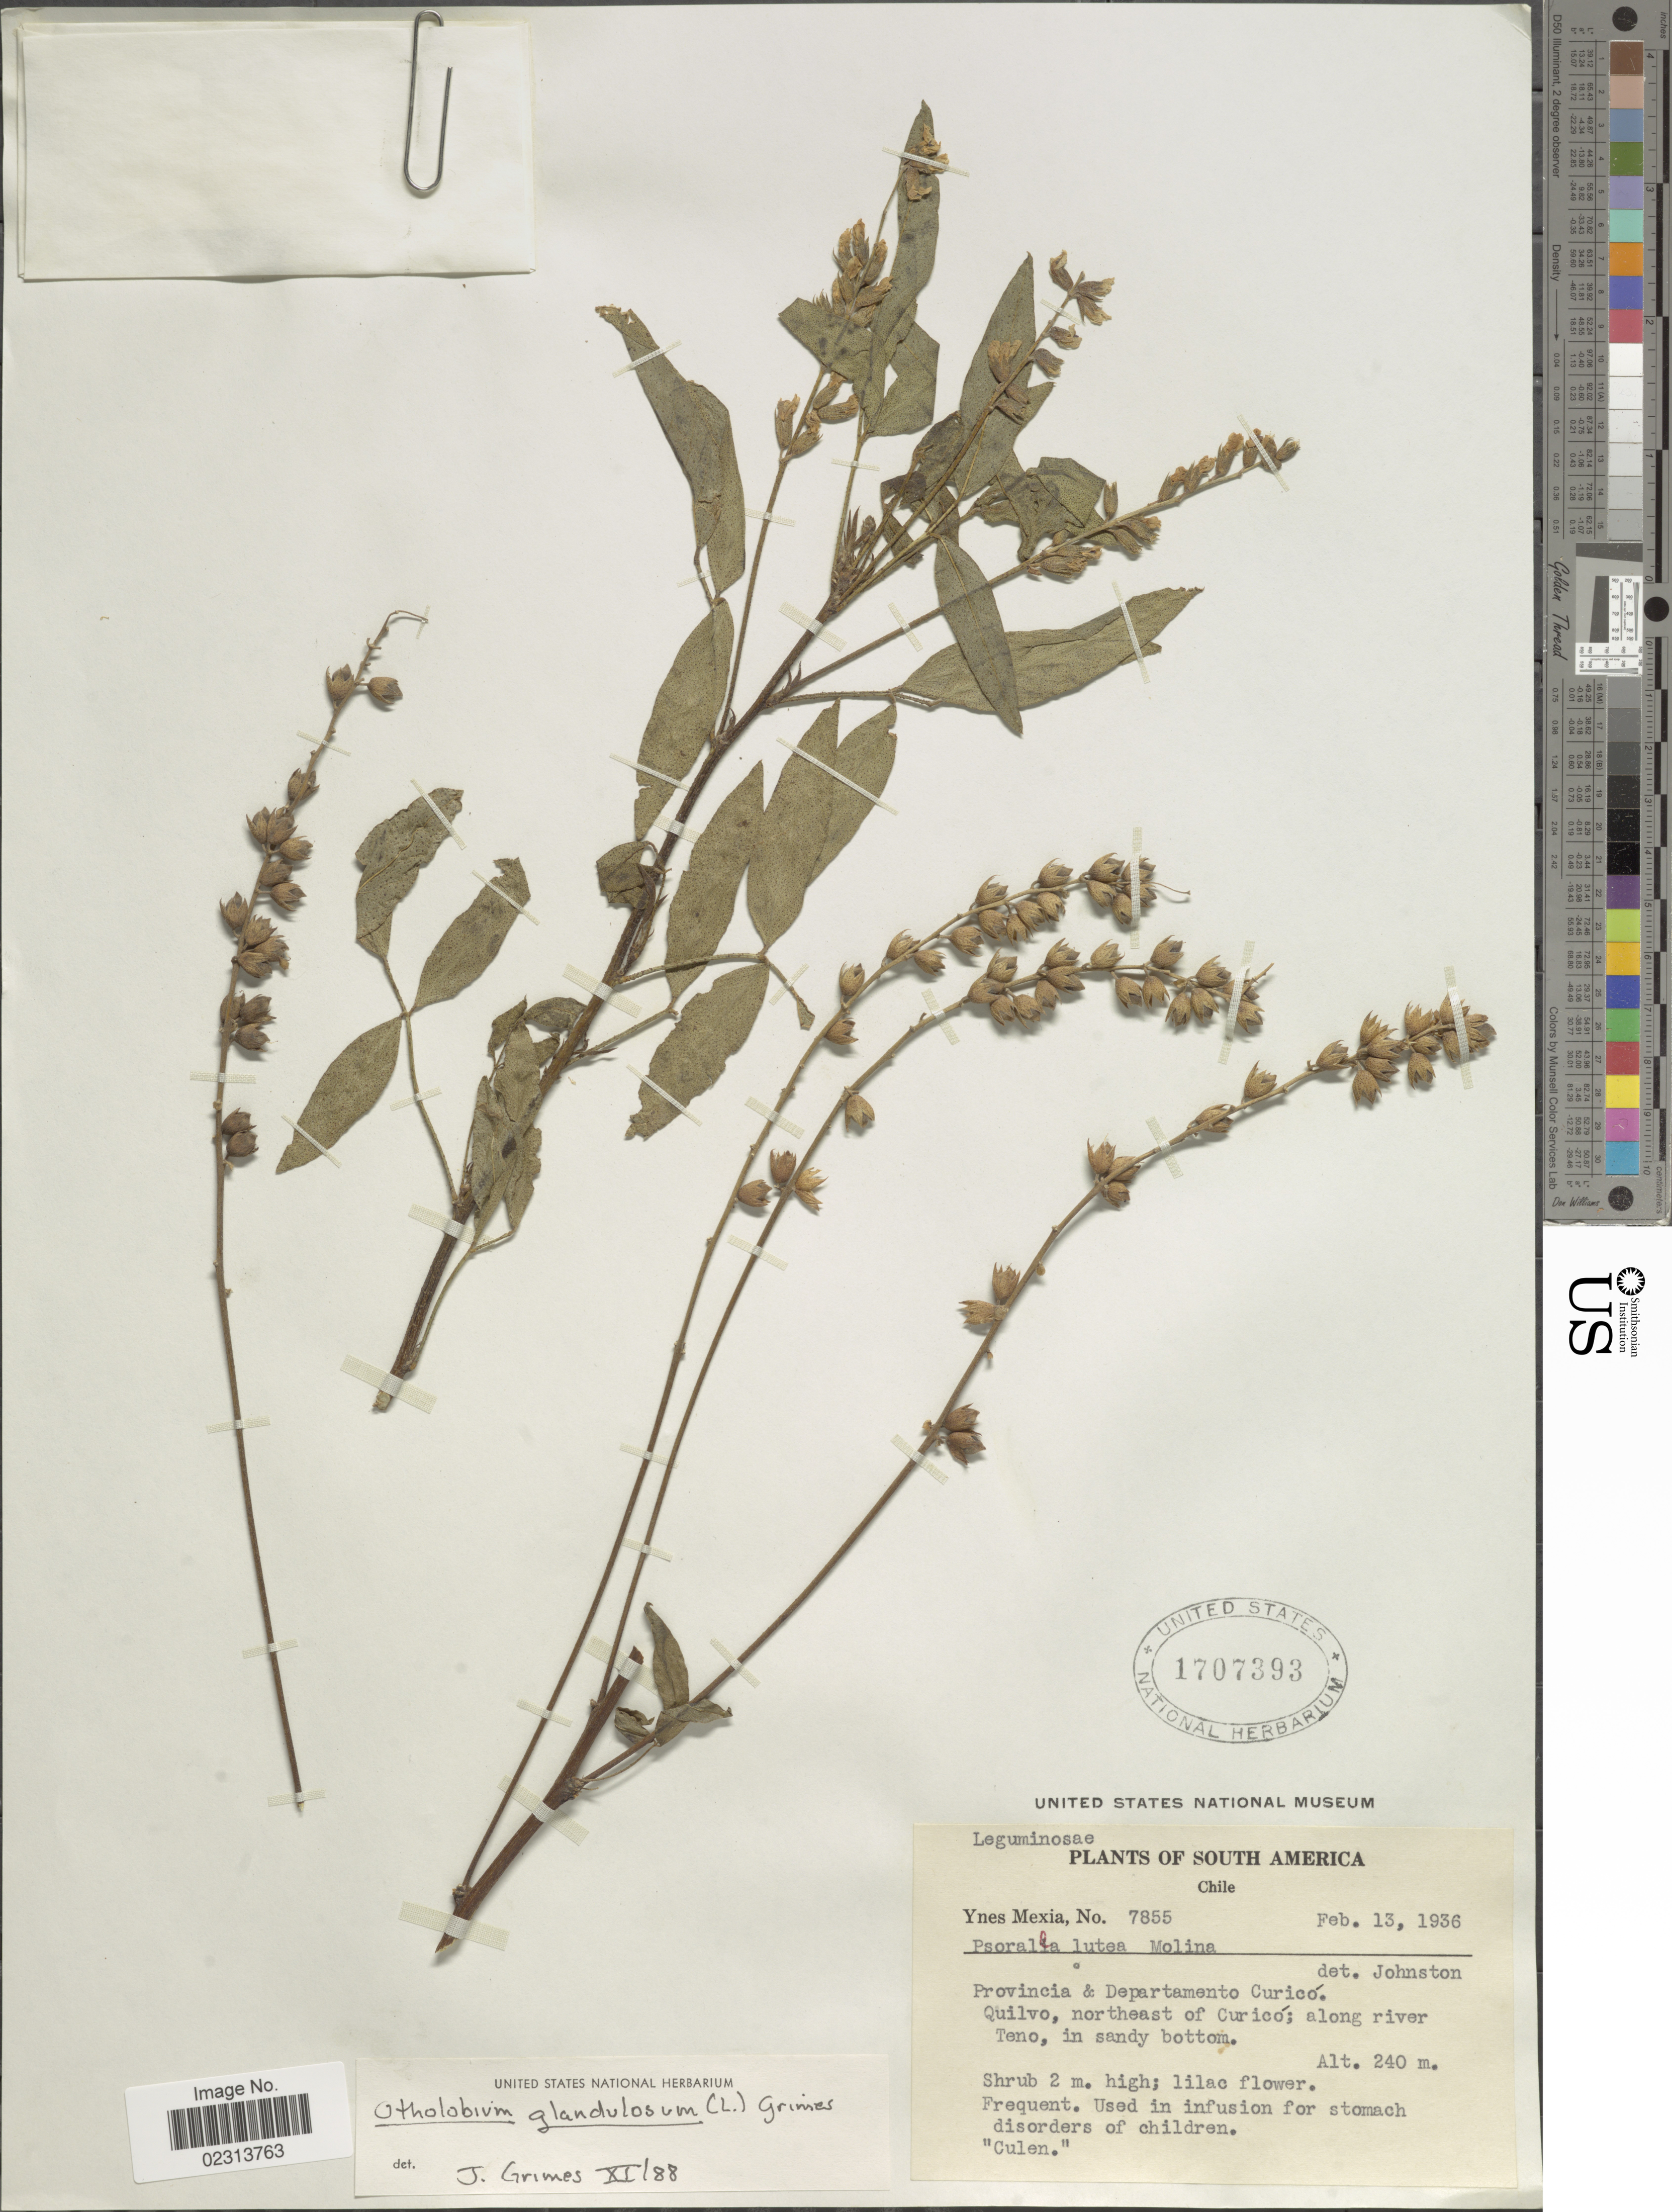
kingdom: Plantae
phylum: Tracheophyta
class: Magnoliopsida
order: Fabales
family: Fabaceae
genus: Otholobium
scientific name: Otholobium glandulosum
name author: (L.) J.W. Grimes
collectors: Y. Mexia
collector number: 7855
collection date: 1936-02-13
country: Chile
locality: Provincia & Departamento Curico, Quilvo, northeast of Curico, along river Teno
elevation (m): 240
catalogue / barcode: US 1707393